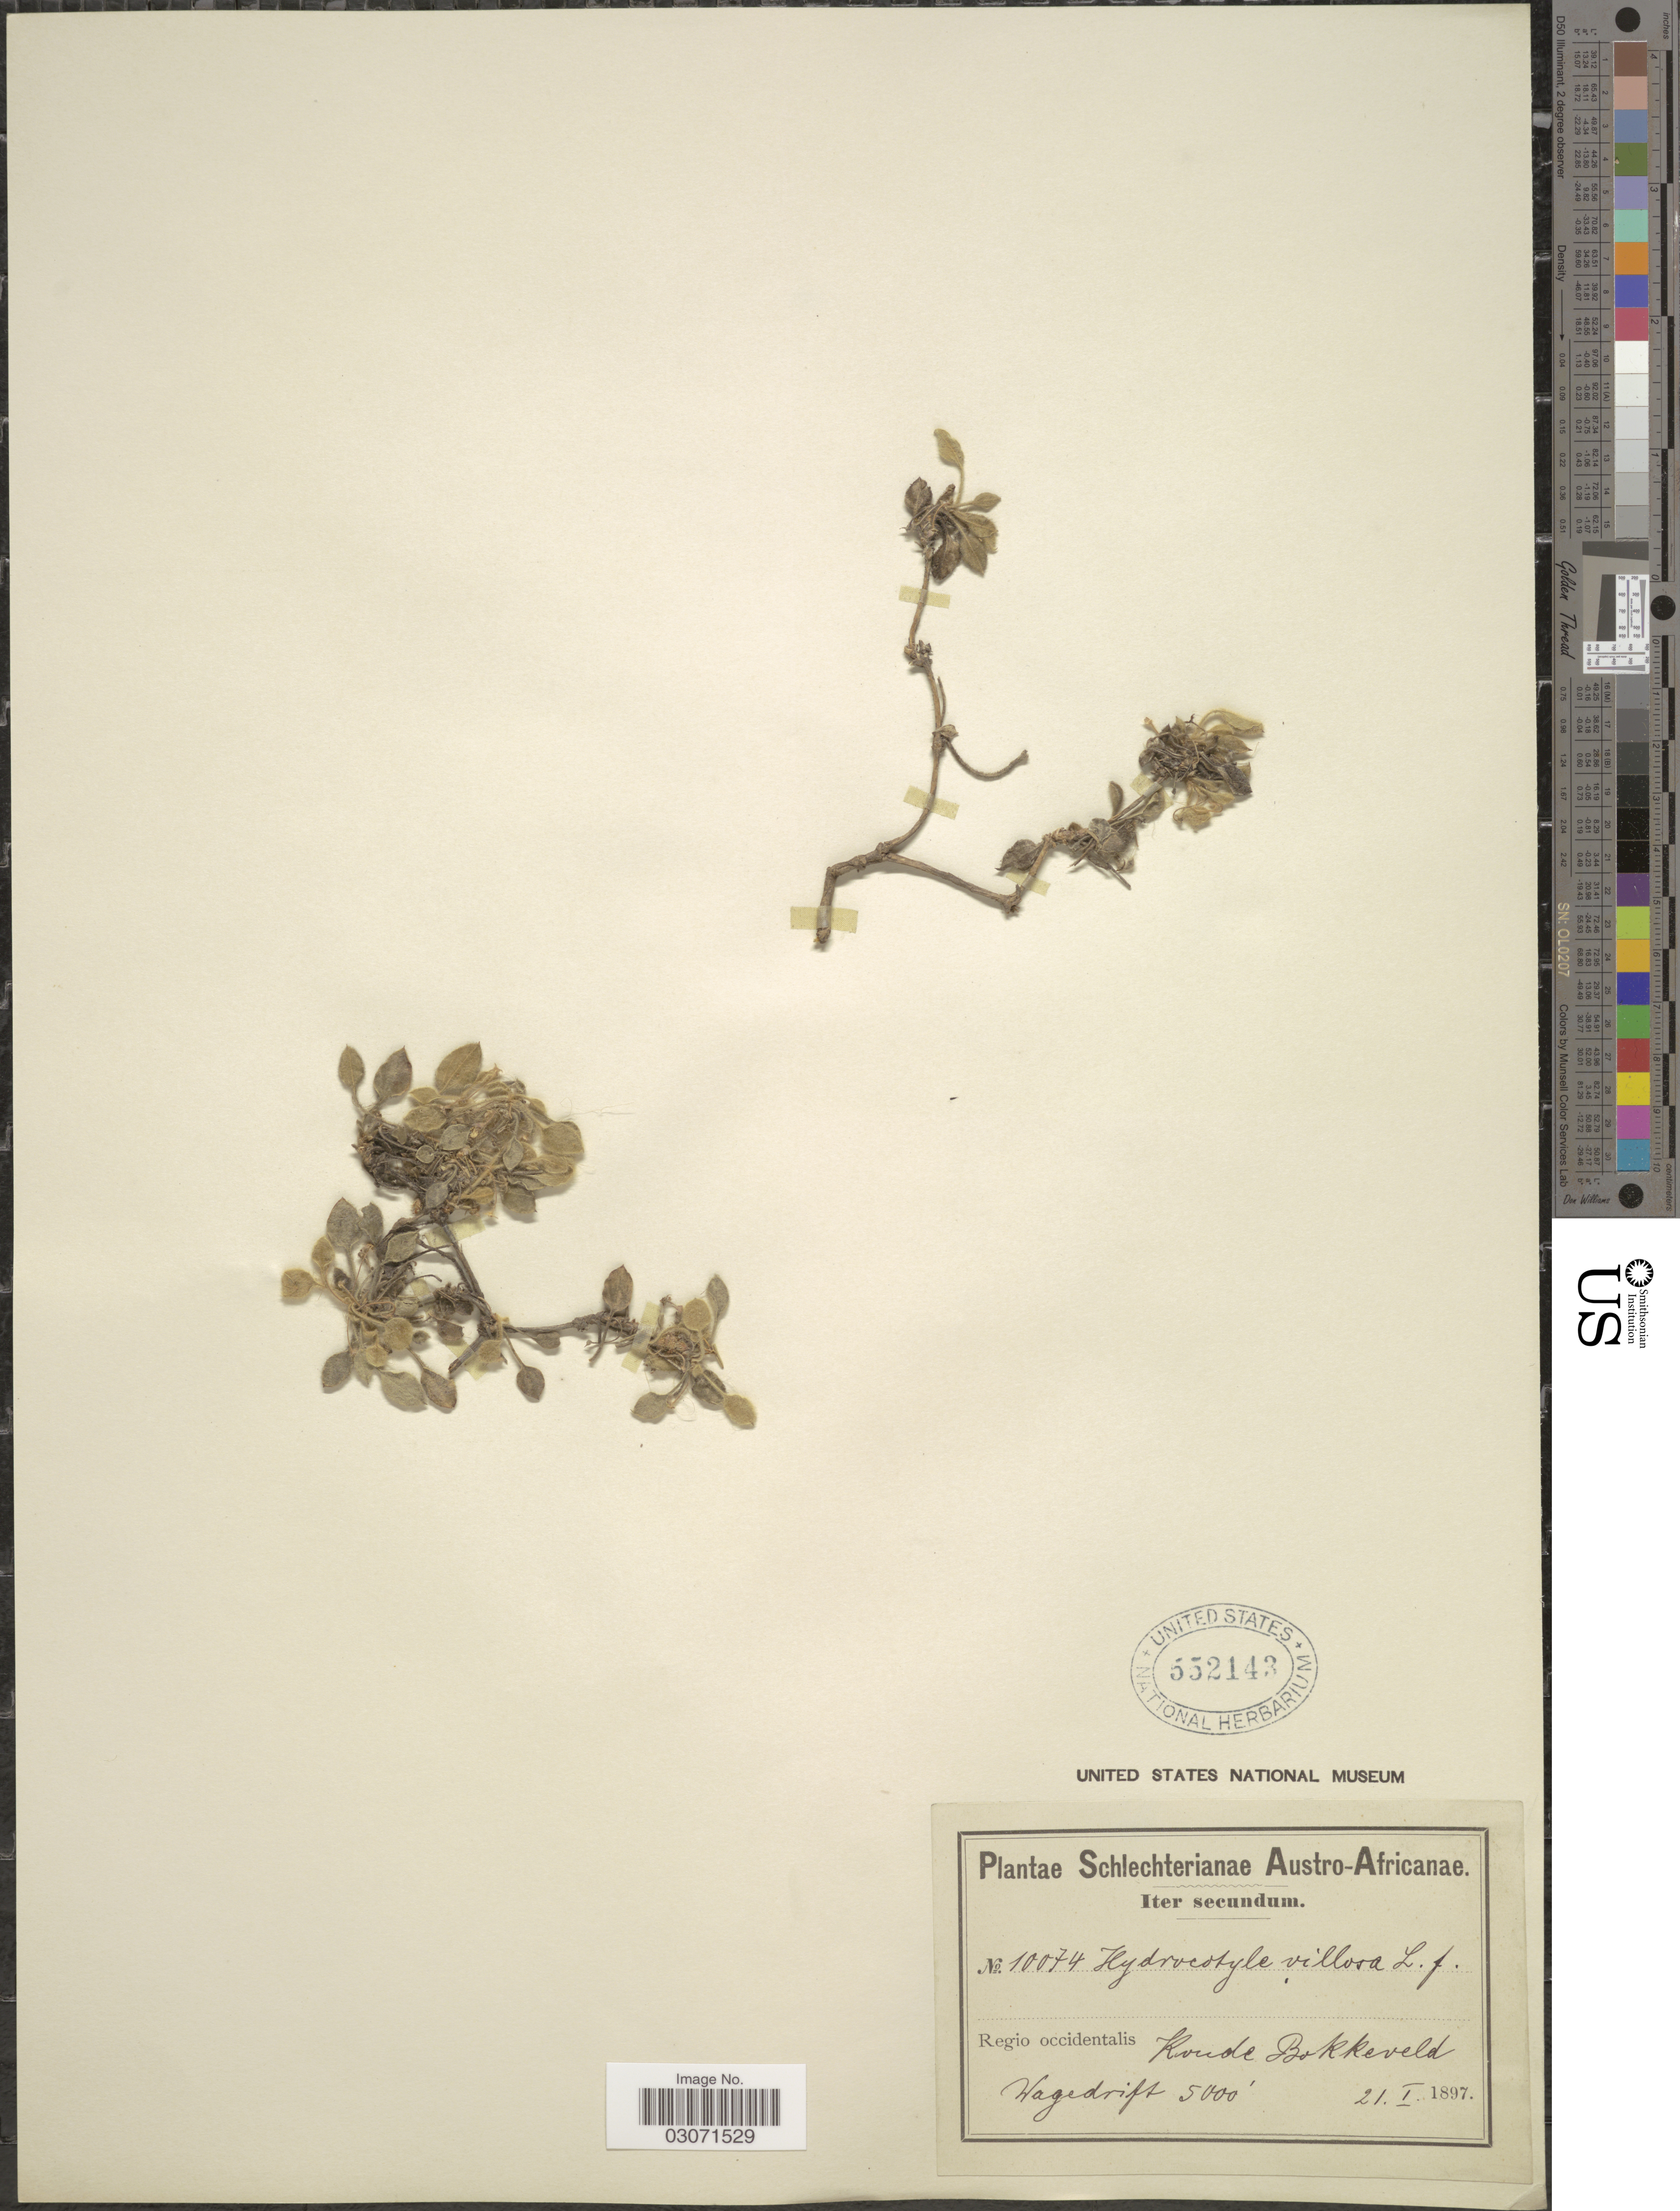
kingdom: Plantae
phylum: Tracheophyta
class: Magnoliopsida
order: Apiales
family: Araliaceae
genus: Hydrocotyle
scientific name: Hydrocotyle villosa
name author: (L.) L. f.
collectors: Schlechter, --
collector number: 10074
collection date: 1897-01-21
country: South Africa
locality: Austro-Africanae. Regio occidentalis. Koude Bokkeveld. Wagedrift.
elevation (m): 1524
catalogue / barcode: US 552143